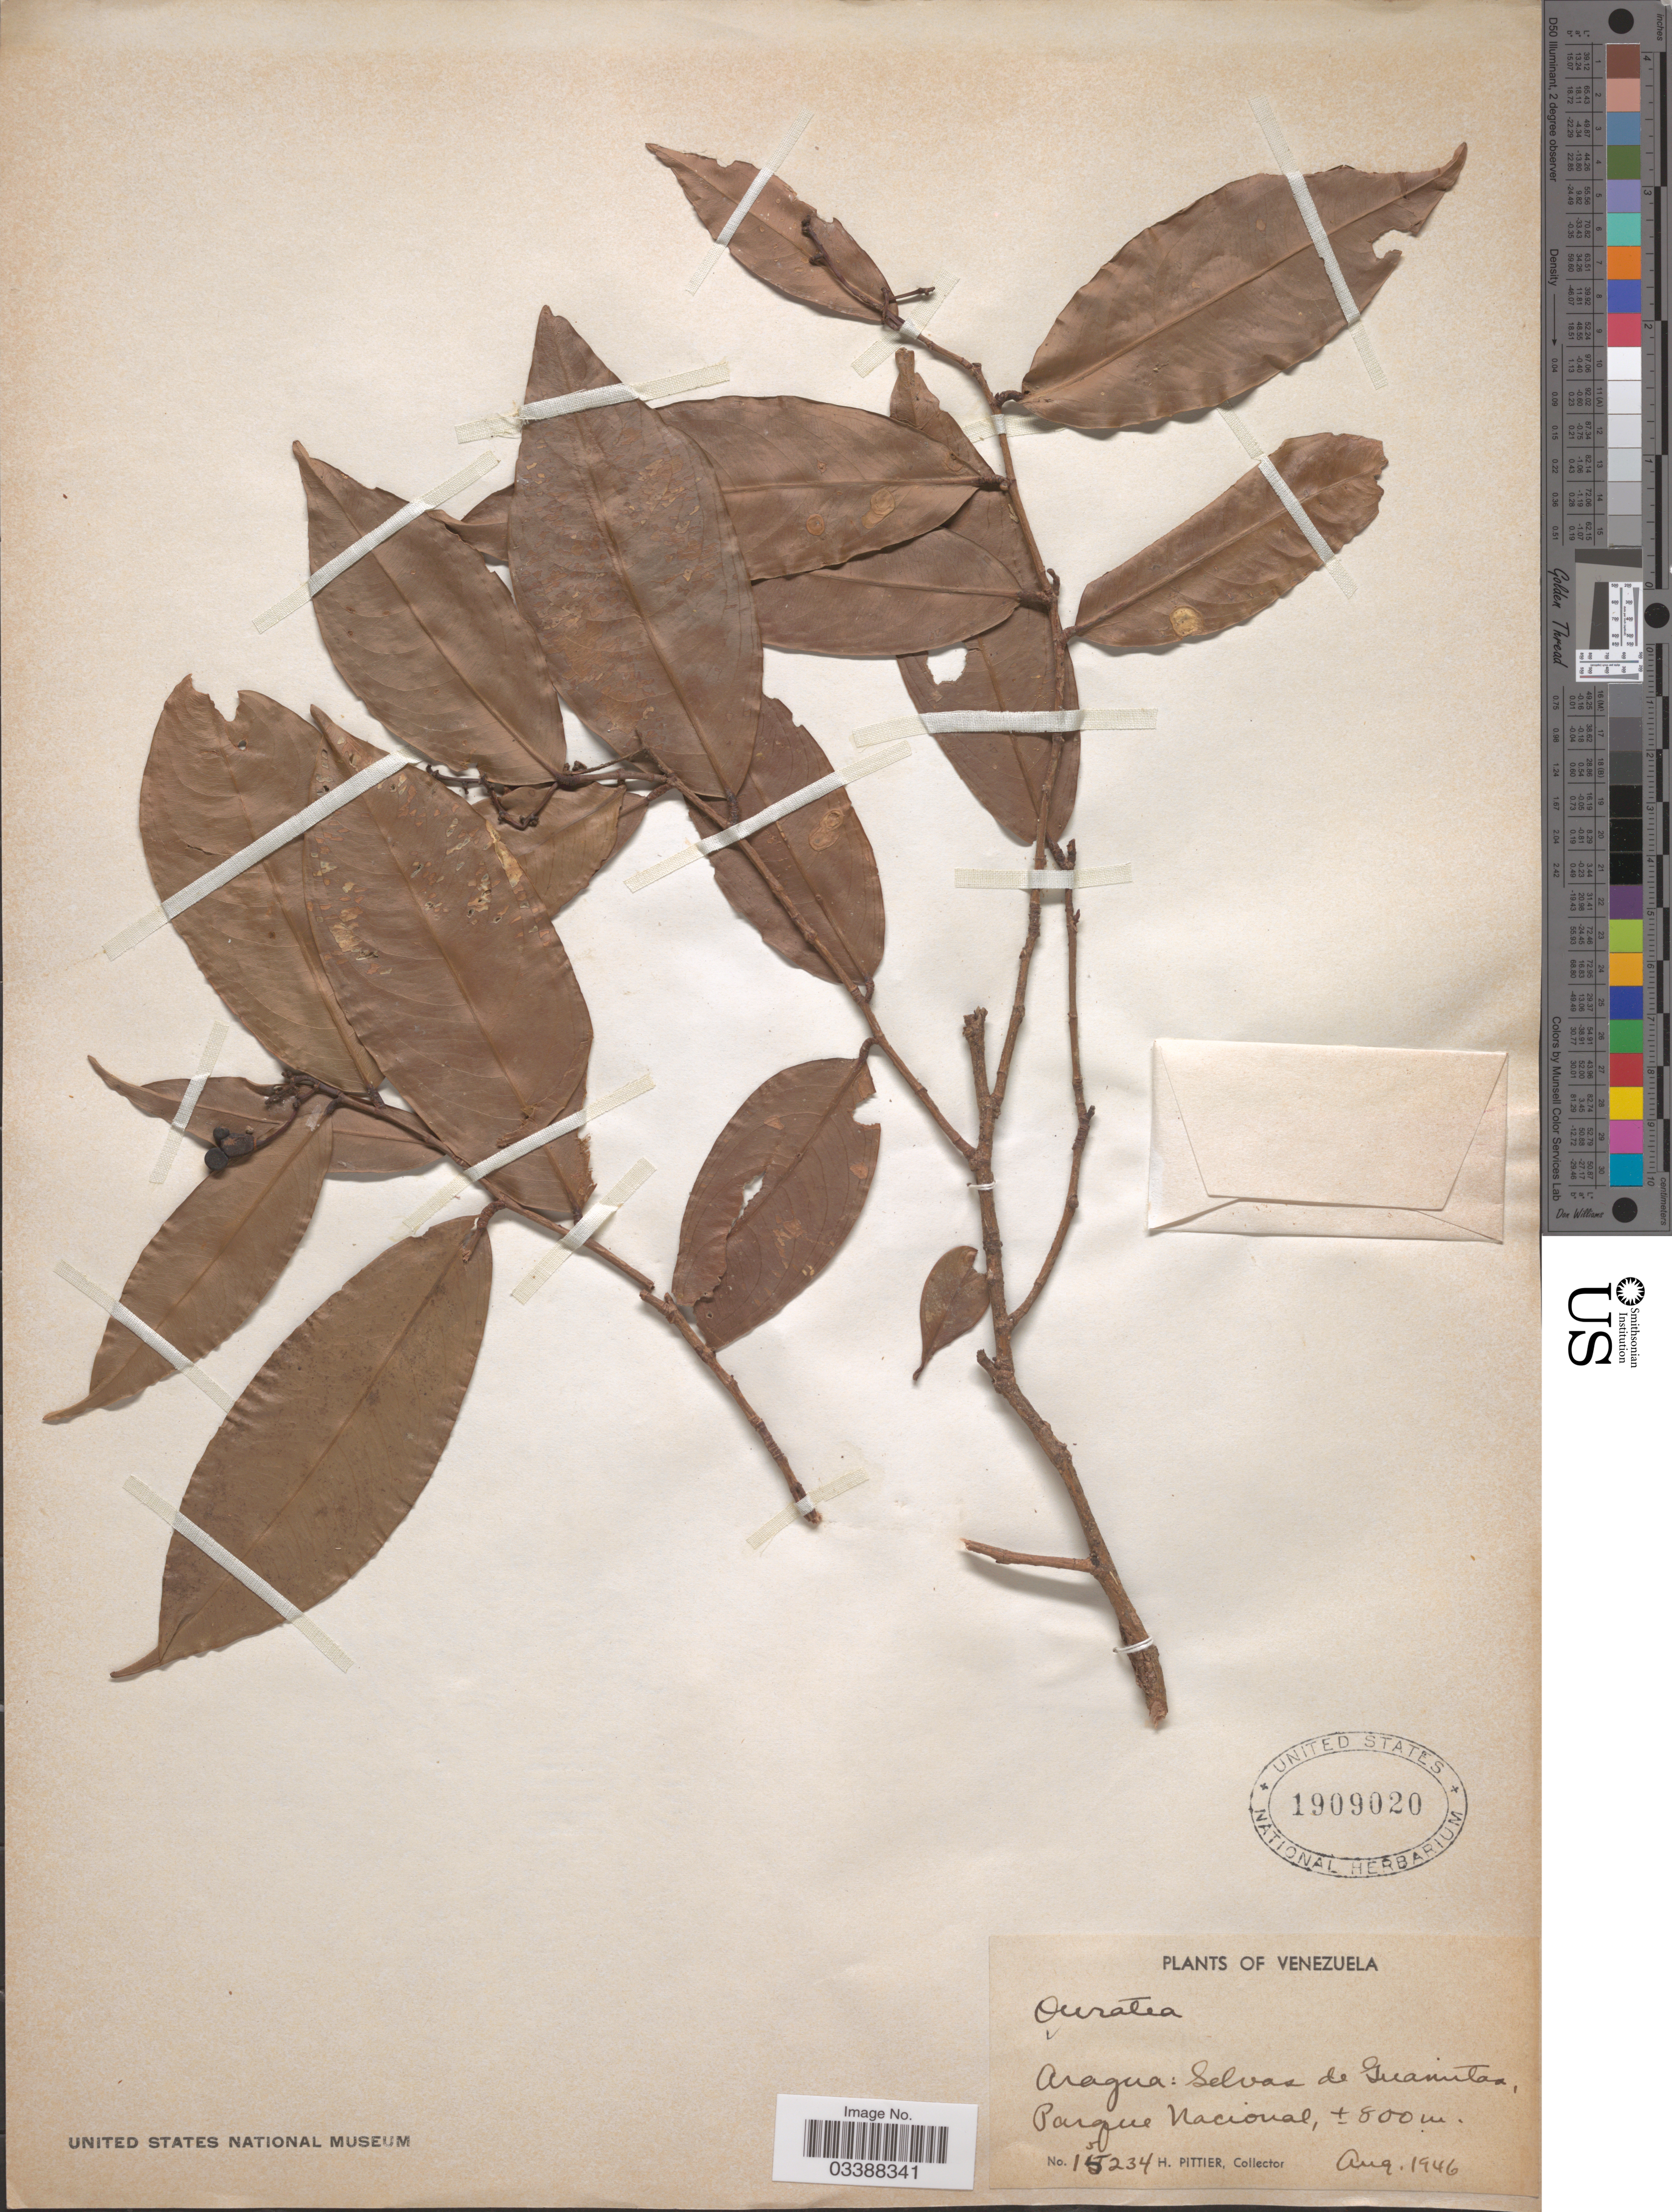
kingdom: Plantae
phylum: Tracheophyta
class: Magnoliopsida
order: Malpighiales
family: Ochnaceae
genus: Ouratea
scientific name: Ouratea caracasana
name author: (Planch.) Engl.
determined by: Niño, S. M., (PORT), BioCentro-UNELLEZ (VENEZUELA)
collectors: H. F. Pittier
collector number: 15234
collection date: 1946-08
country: Venezuela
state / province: Aragua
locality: Selvas de Guanitas, Parque Nacional.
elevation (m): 800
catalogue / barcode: US 1909020